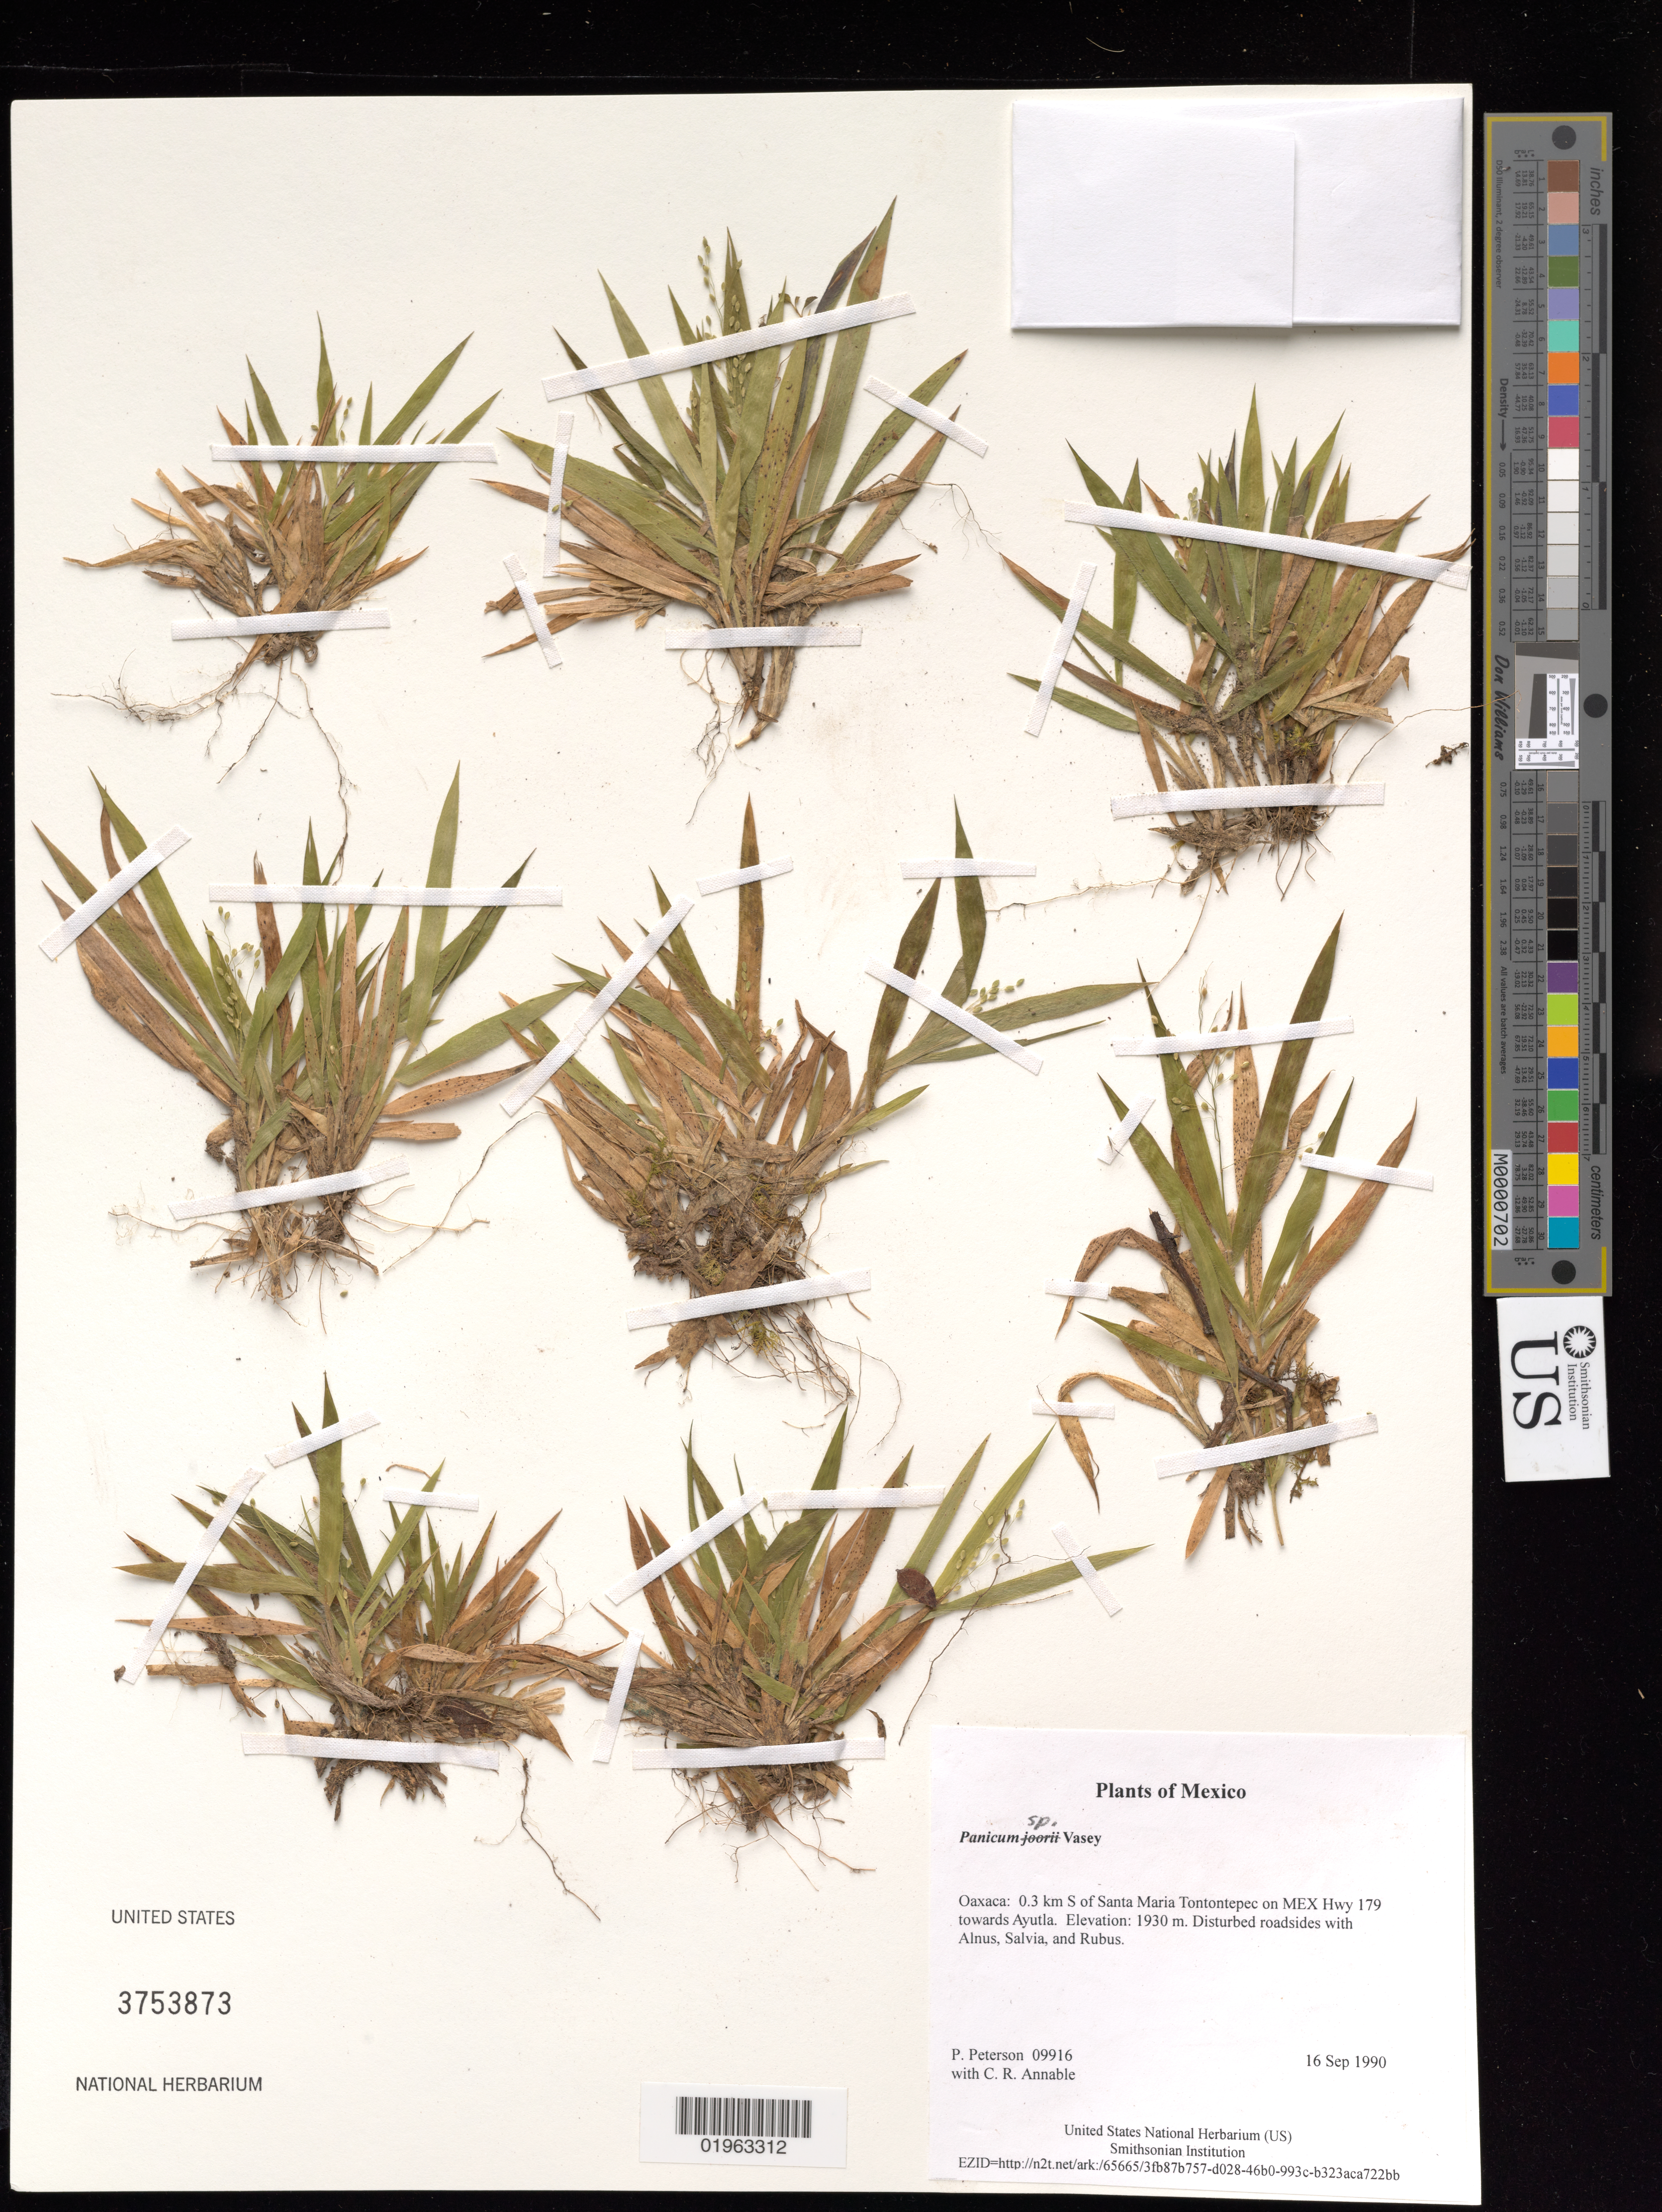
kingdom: Plantae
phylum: Tracheophyta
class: Liliopsida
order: Poales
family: Poaceae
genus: Panicum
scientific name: Panicum sp.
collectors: P. M. Peterson & C. R. Annable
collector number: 09916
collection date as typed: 16 Sep 1990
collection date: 1990-09-16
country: Mexico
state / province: Oaxaca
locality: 0.3 km S of Santa Maria Tontontepec on MEX Hwy 179 towards Ayutla.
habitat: Disturbed roadsides with Alnus, Salvia, and Rubus.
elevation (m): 1930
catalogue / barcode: US 3753873